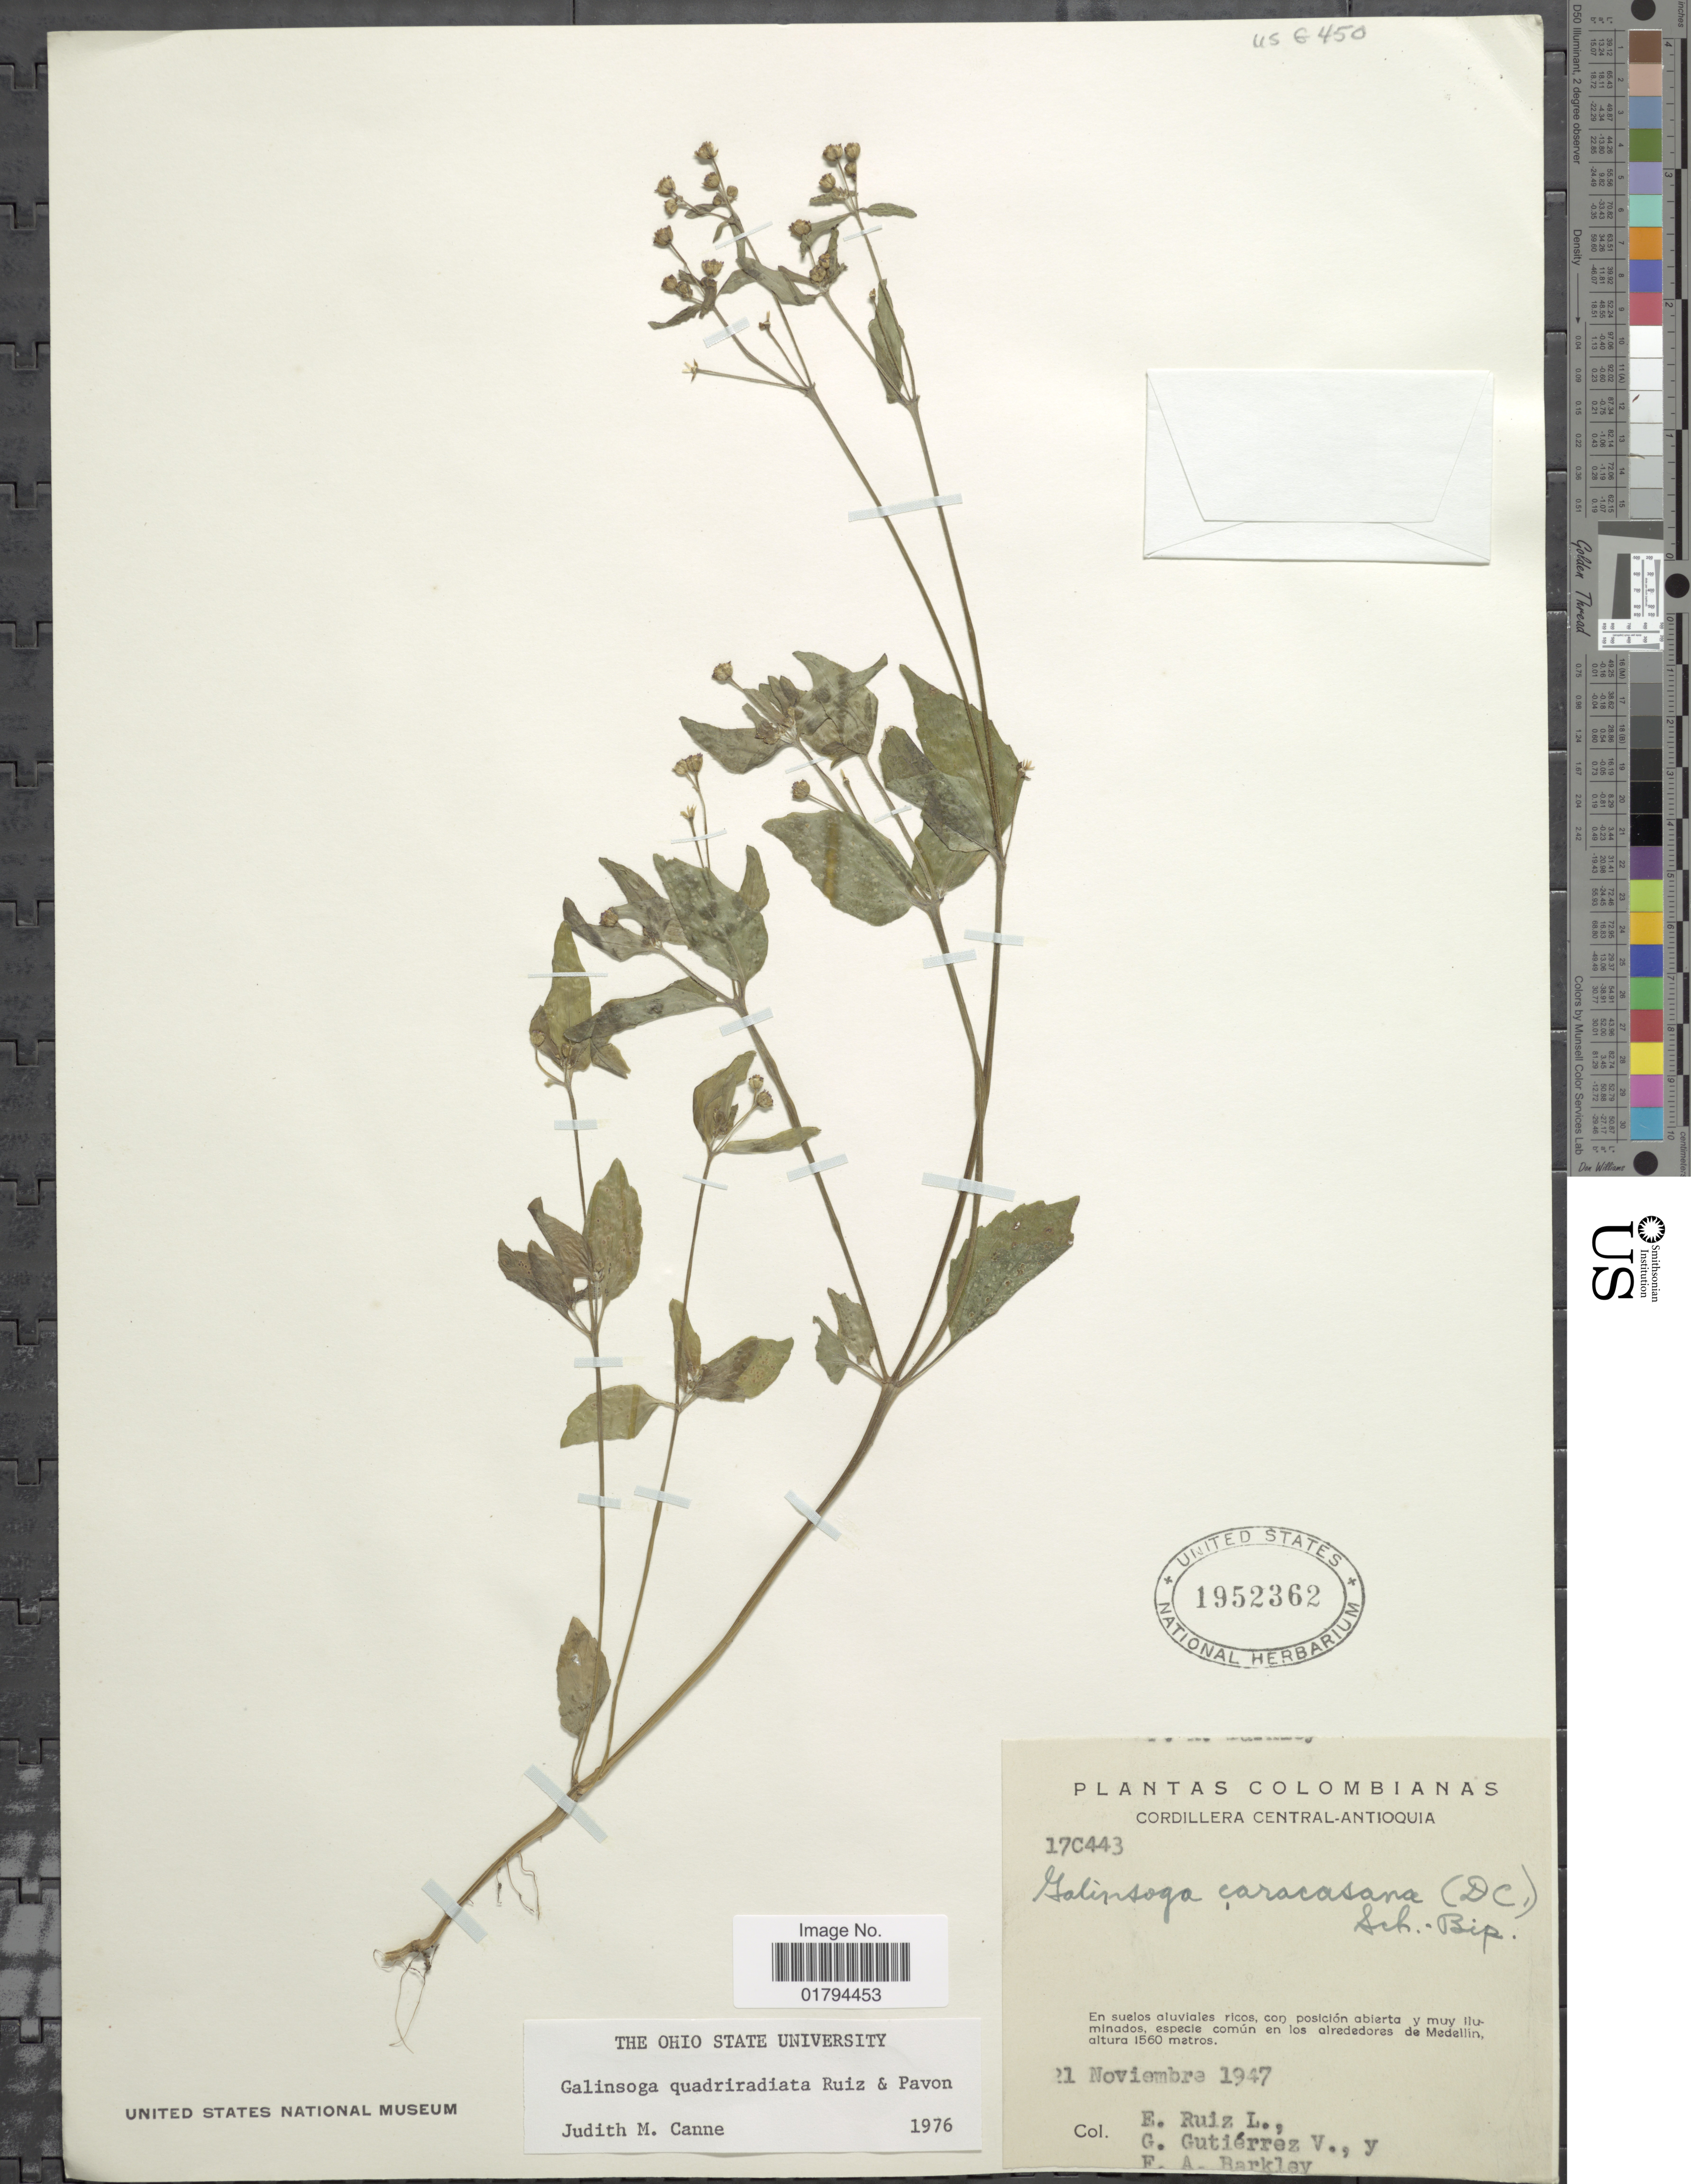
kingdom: Plantae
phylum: Tracheophyta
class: Magnoliopsida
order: Asterales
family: Asteraceae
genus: Galinsoga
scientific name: Galinsoga quadriradiata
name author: Ruiz & Pav.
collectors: E. Ruiz Landa, G. Gutiérrez V. & F. A. Barkley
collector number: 17c443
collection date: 1947-11-21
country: Colombia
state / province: Antioquia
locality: Cordillera Central. en los alrededores de Medellin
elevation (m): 1560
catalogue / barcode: US 1952362